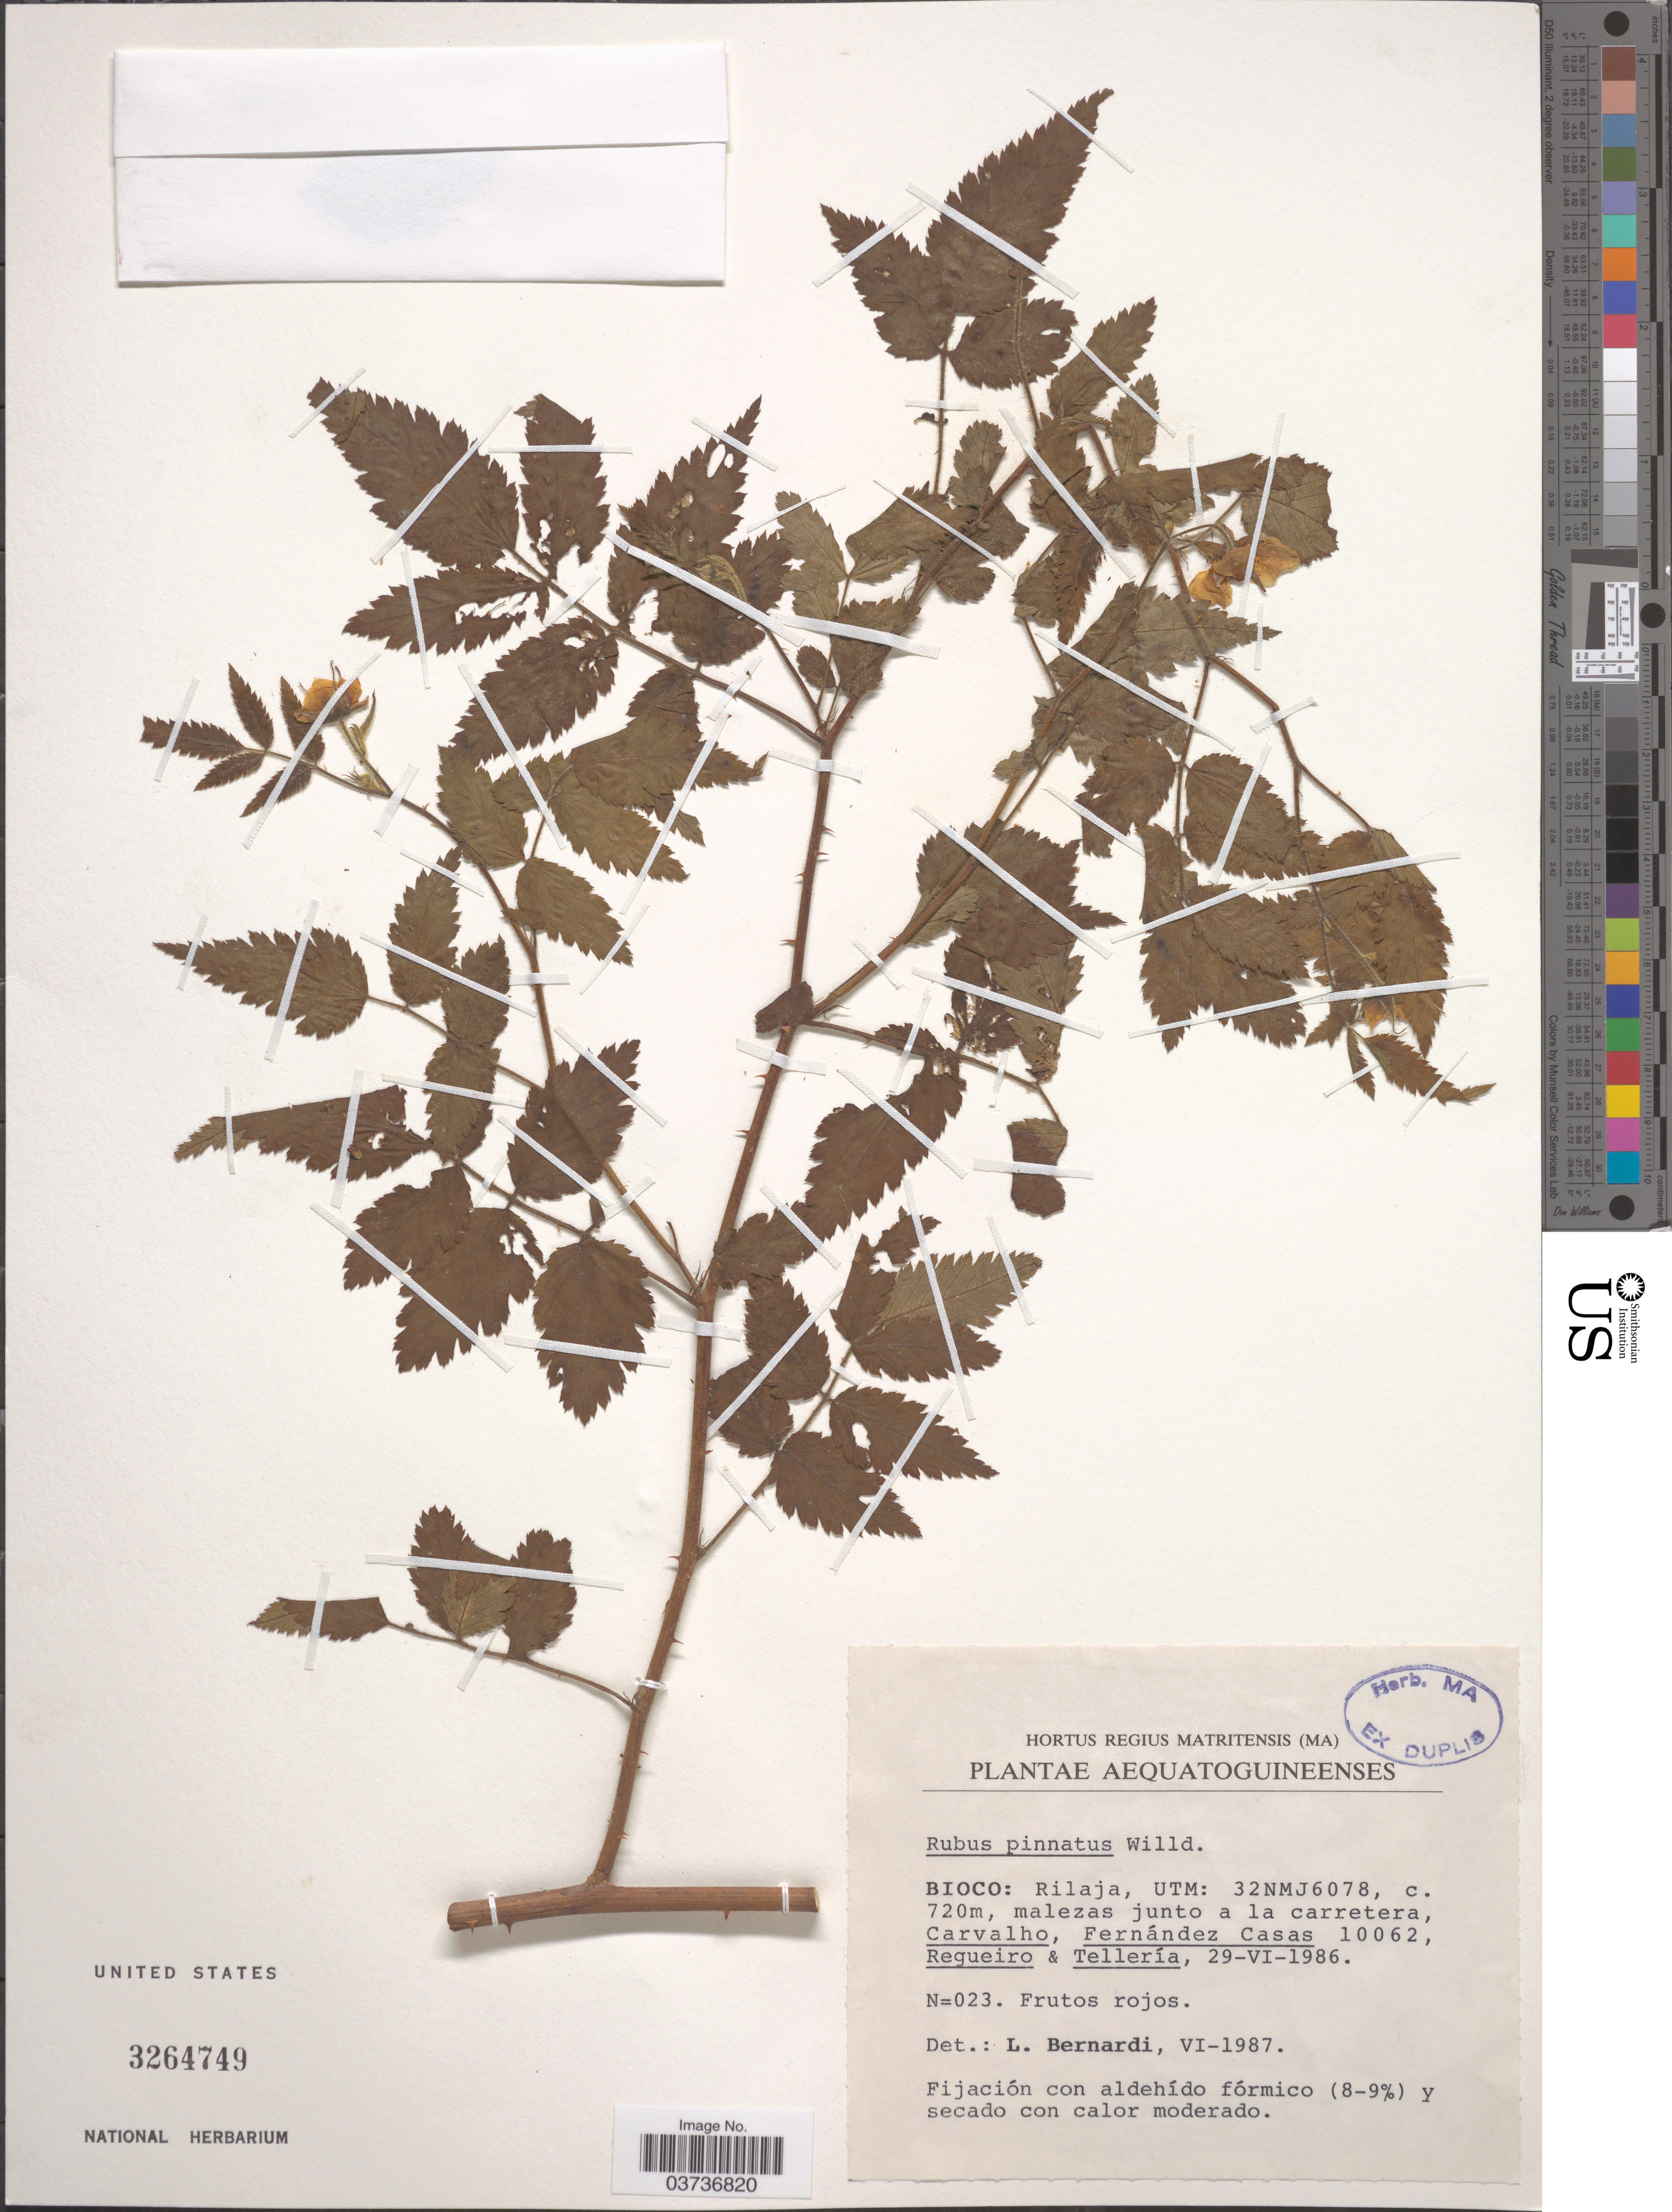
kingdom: Plantae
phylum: Tracheophyta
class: Magnoliopsida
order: Rosales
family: Rosaceae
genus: Rubus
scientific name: Rubus pinnatus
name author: Willd.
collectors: Carvalho, --, C. Fernández, -. Regueiro & -. Telleria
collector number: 10062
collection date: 1986-06-29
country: Equatorial Guinea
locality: Bioco: Rilaja, UTM: 32NMJ6078, malezas junto a la carretera.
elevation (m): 720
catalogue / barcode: US 3264749